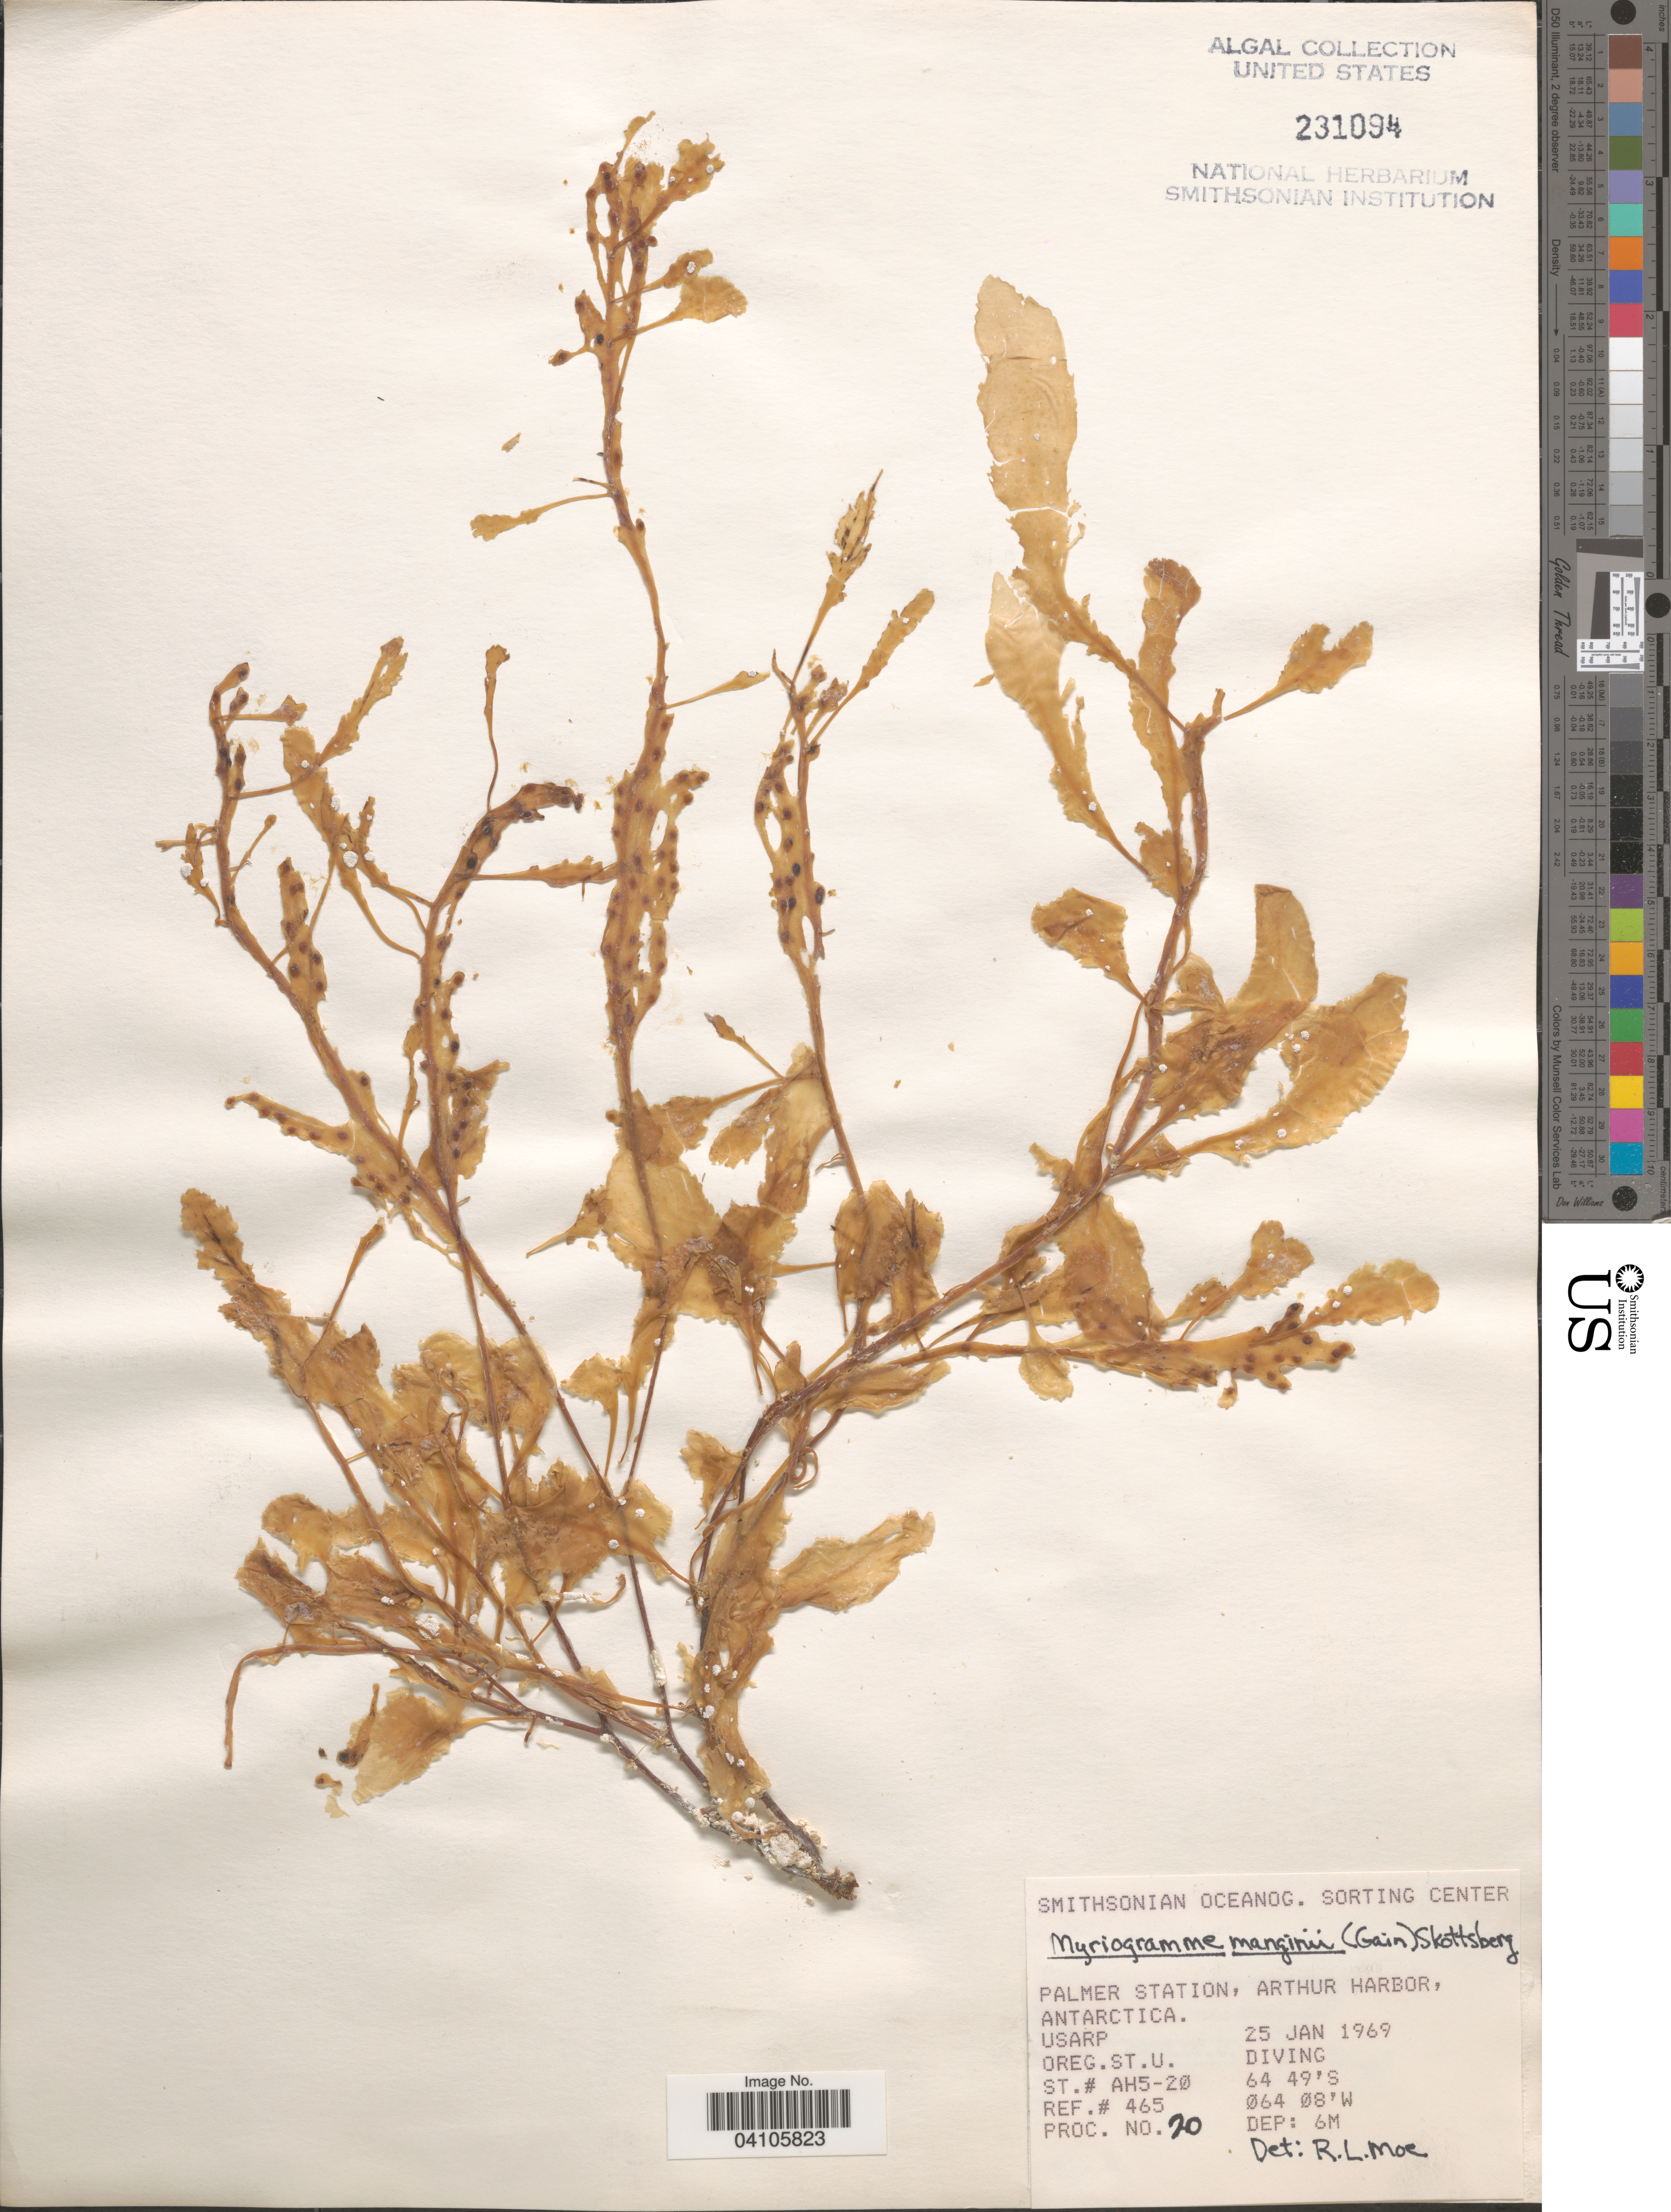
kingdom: Plantae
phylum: Rhodophyta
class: Florideophyceae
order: Ceramiales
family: Delesseriaceae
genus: Myriogramme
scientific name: Myriogramme manginii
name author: (Gain) Skottsb.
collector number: Proc. 20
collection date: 1969-01-25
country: Antarctica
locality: Palmer Station, Arthur Harbor. USARP.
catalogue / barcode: US 231094